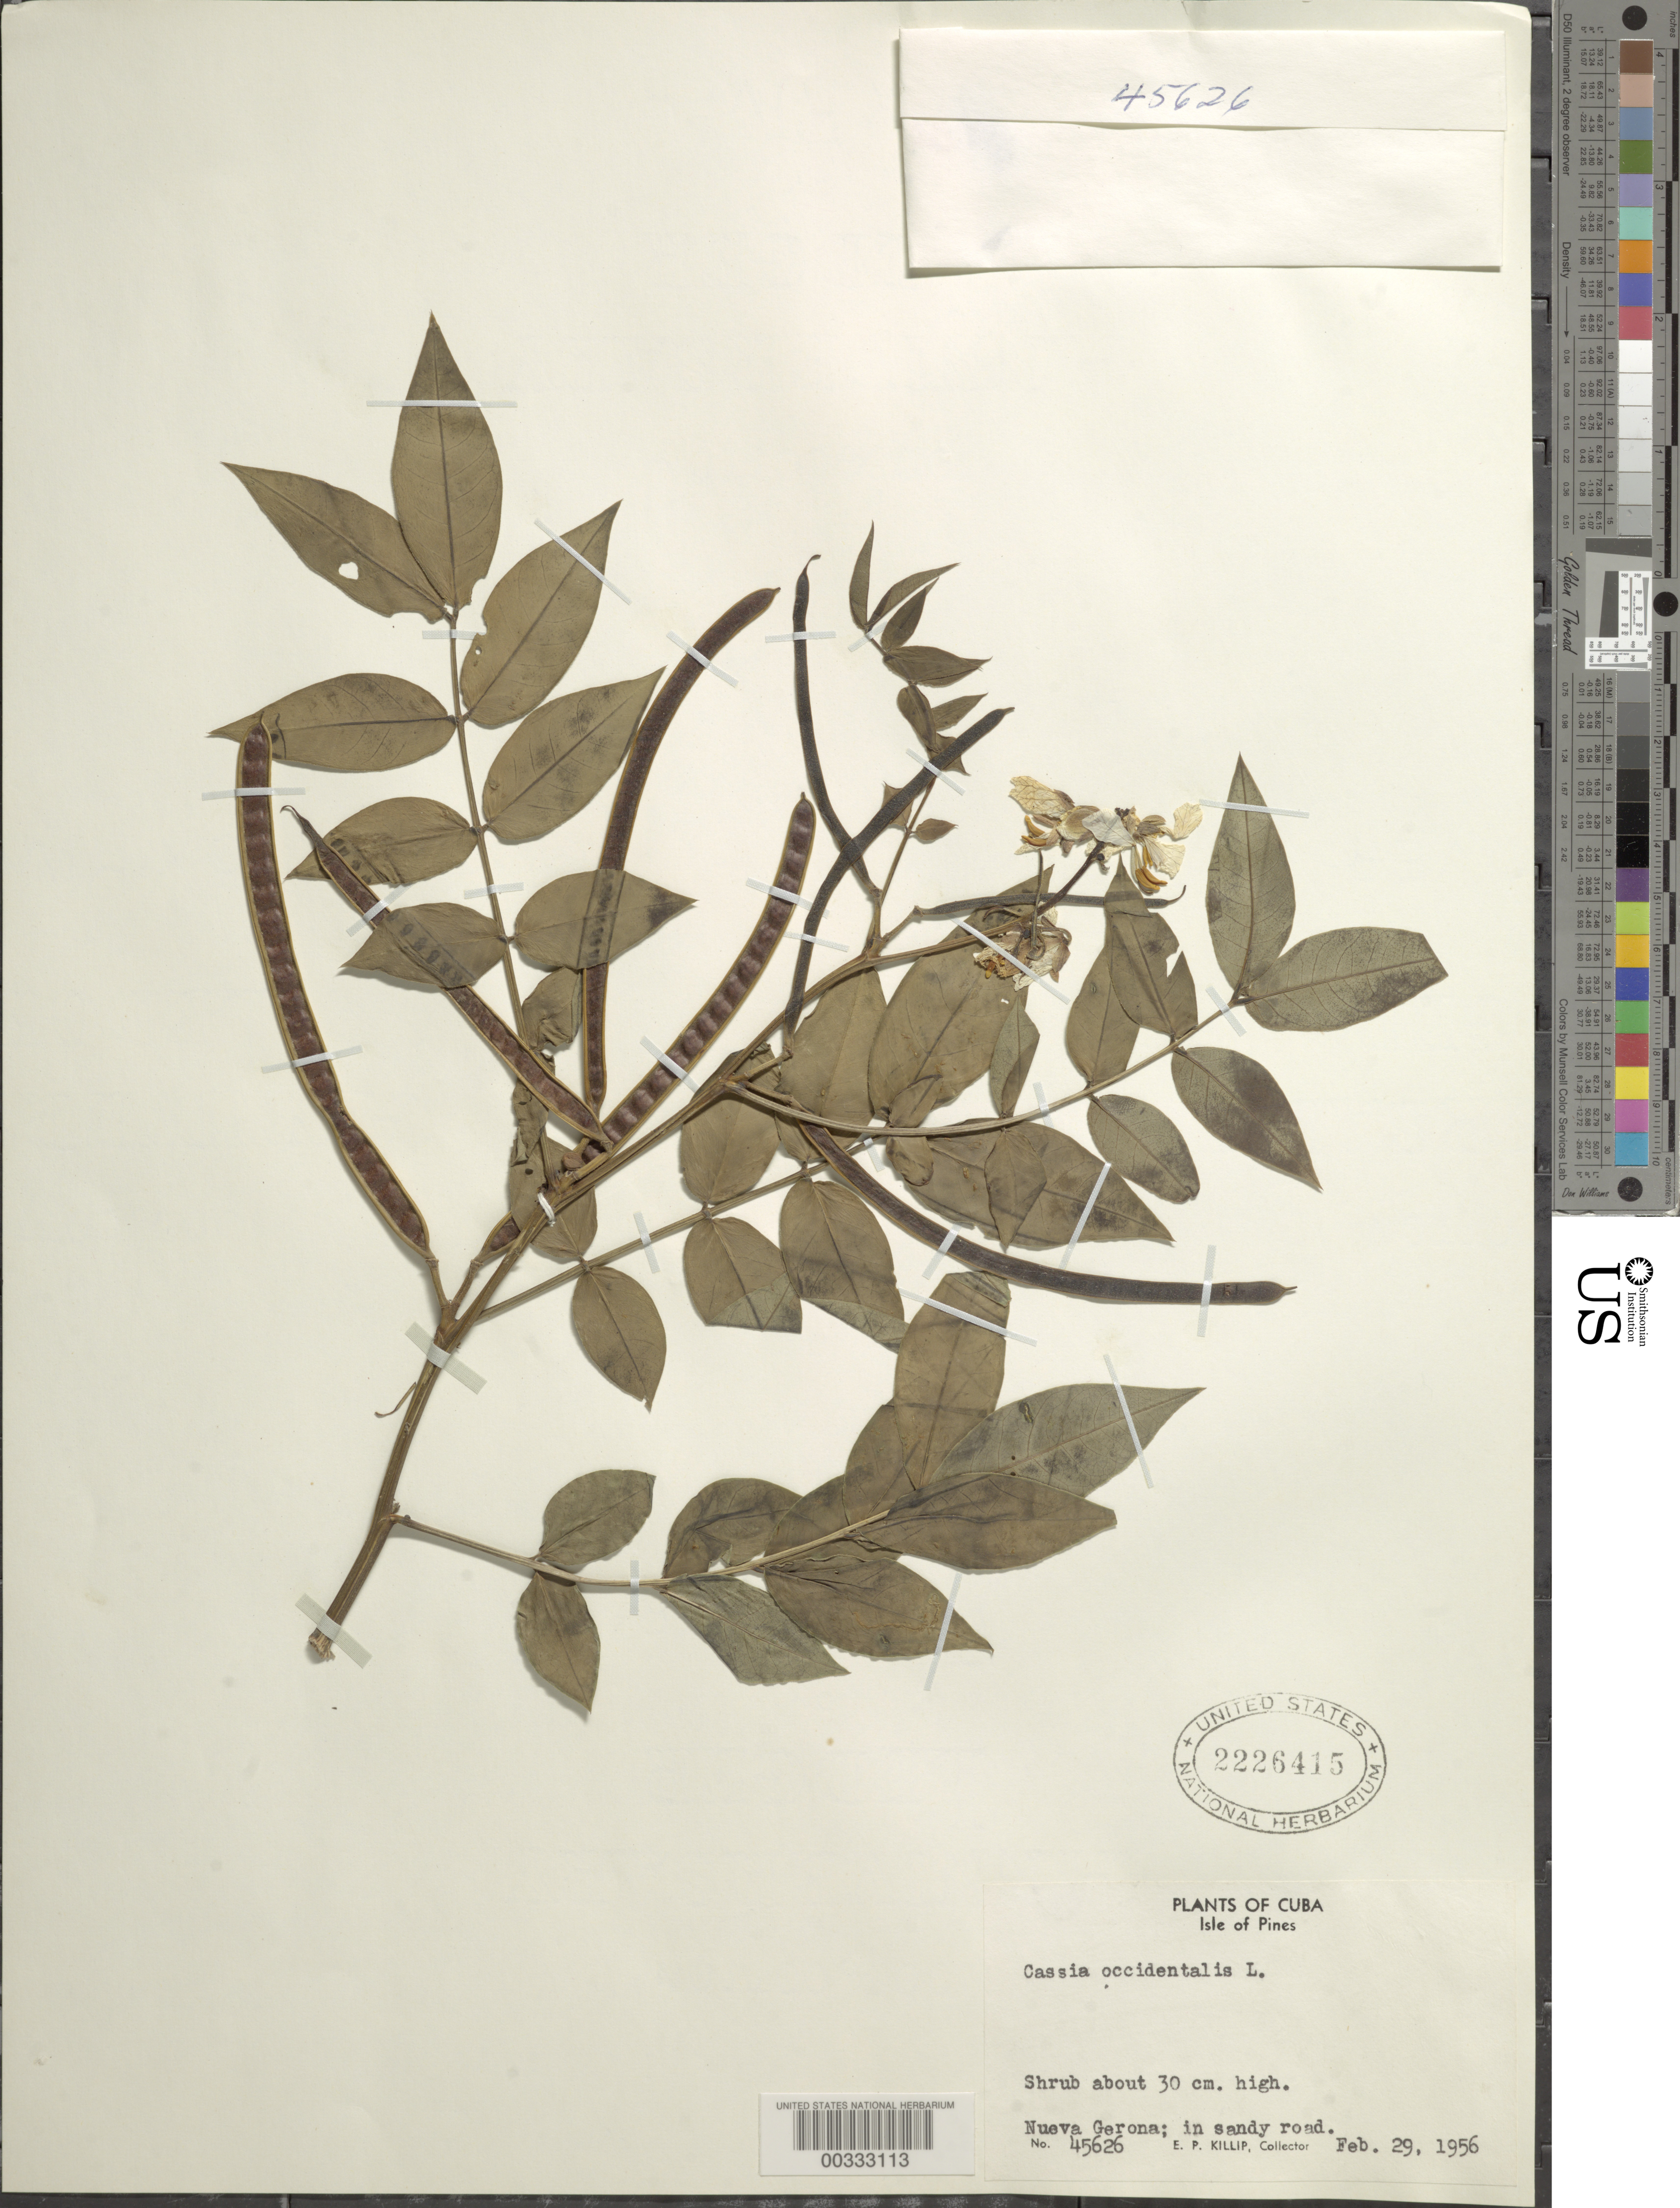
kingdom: Plantae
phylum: Tracheophyta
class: Magnoliopsida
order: Fabales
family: Fabaceae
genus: Senna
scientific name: Senna occidentalis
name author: (L.) Link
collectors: E. P. Killip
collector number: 45626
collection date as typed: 29 Feb 1956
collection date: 1956-02-29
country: Cuba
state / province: Isla de La Juventud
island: Isla de La Juventud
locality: Nueva gerona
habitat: Sandy road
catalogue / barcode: US 2226415